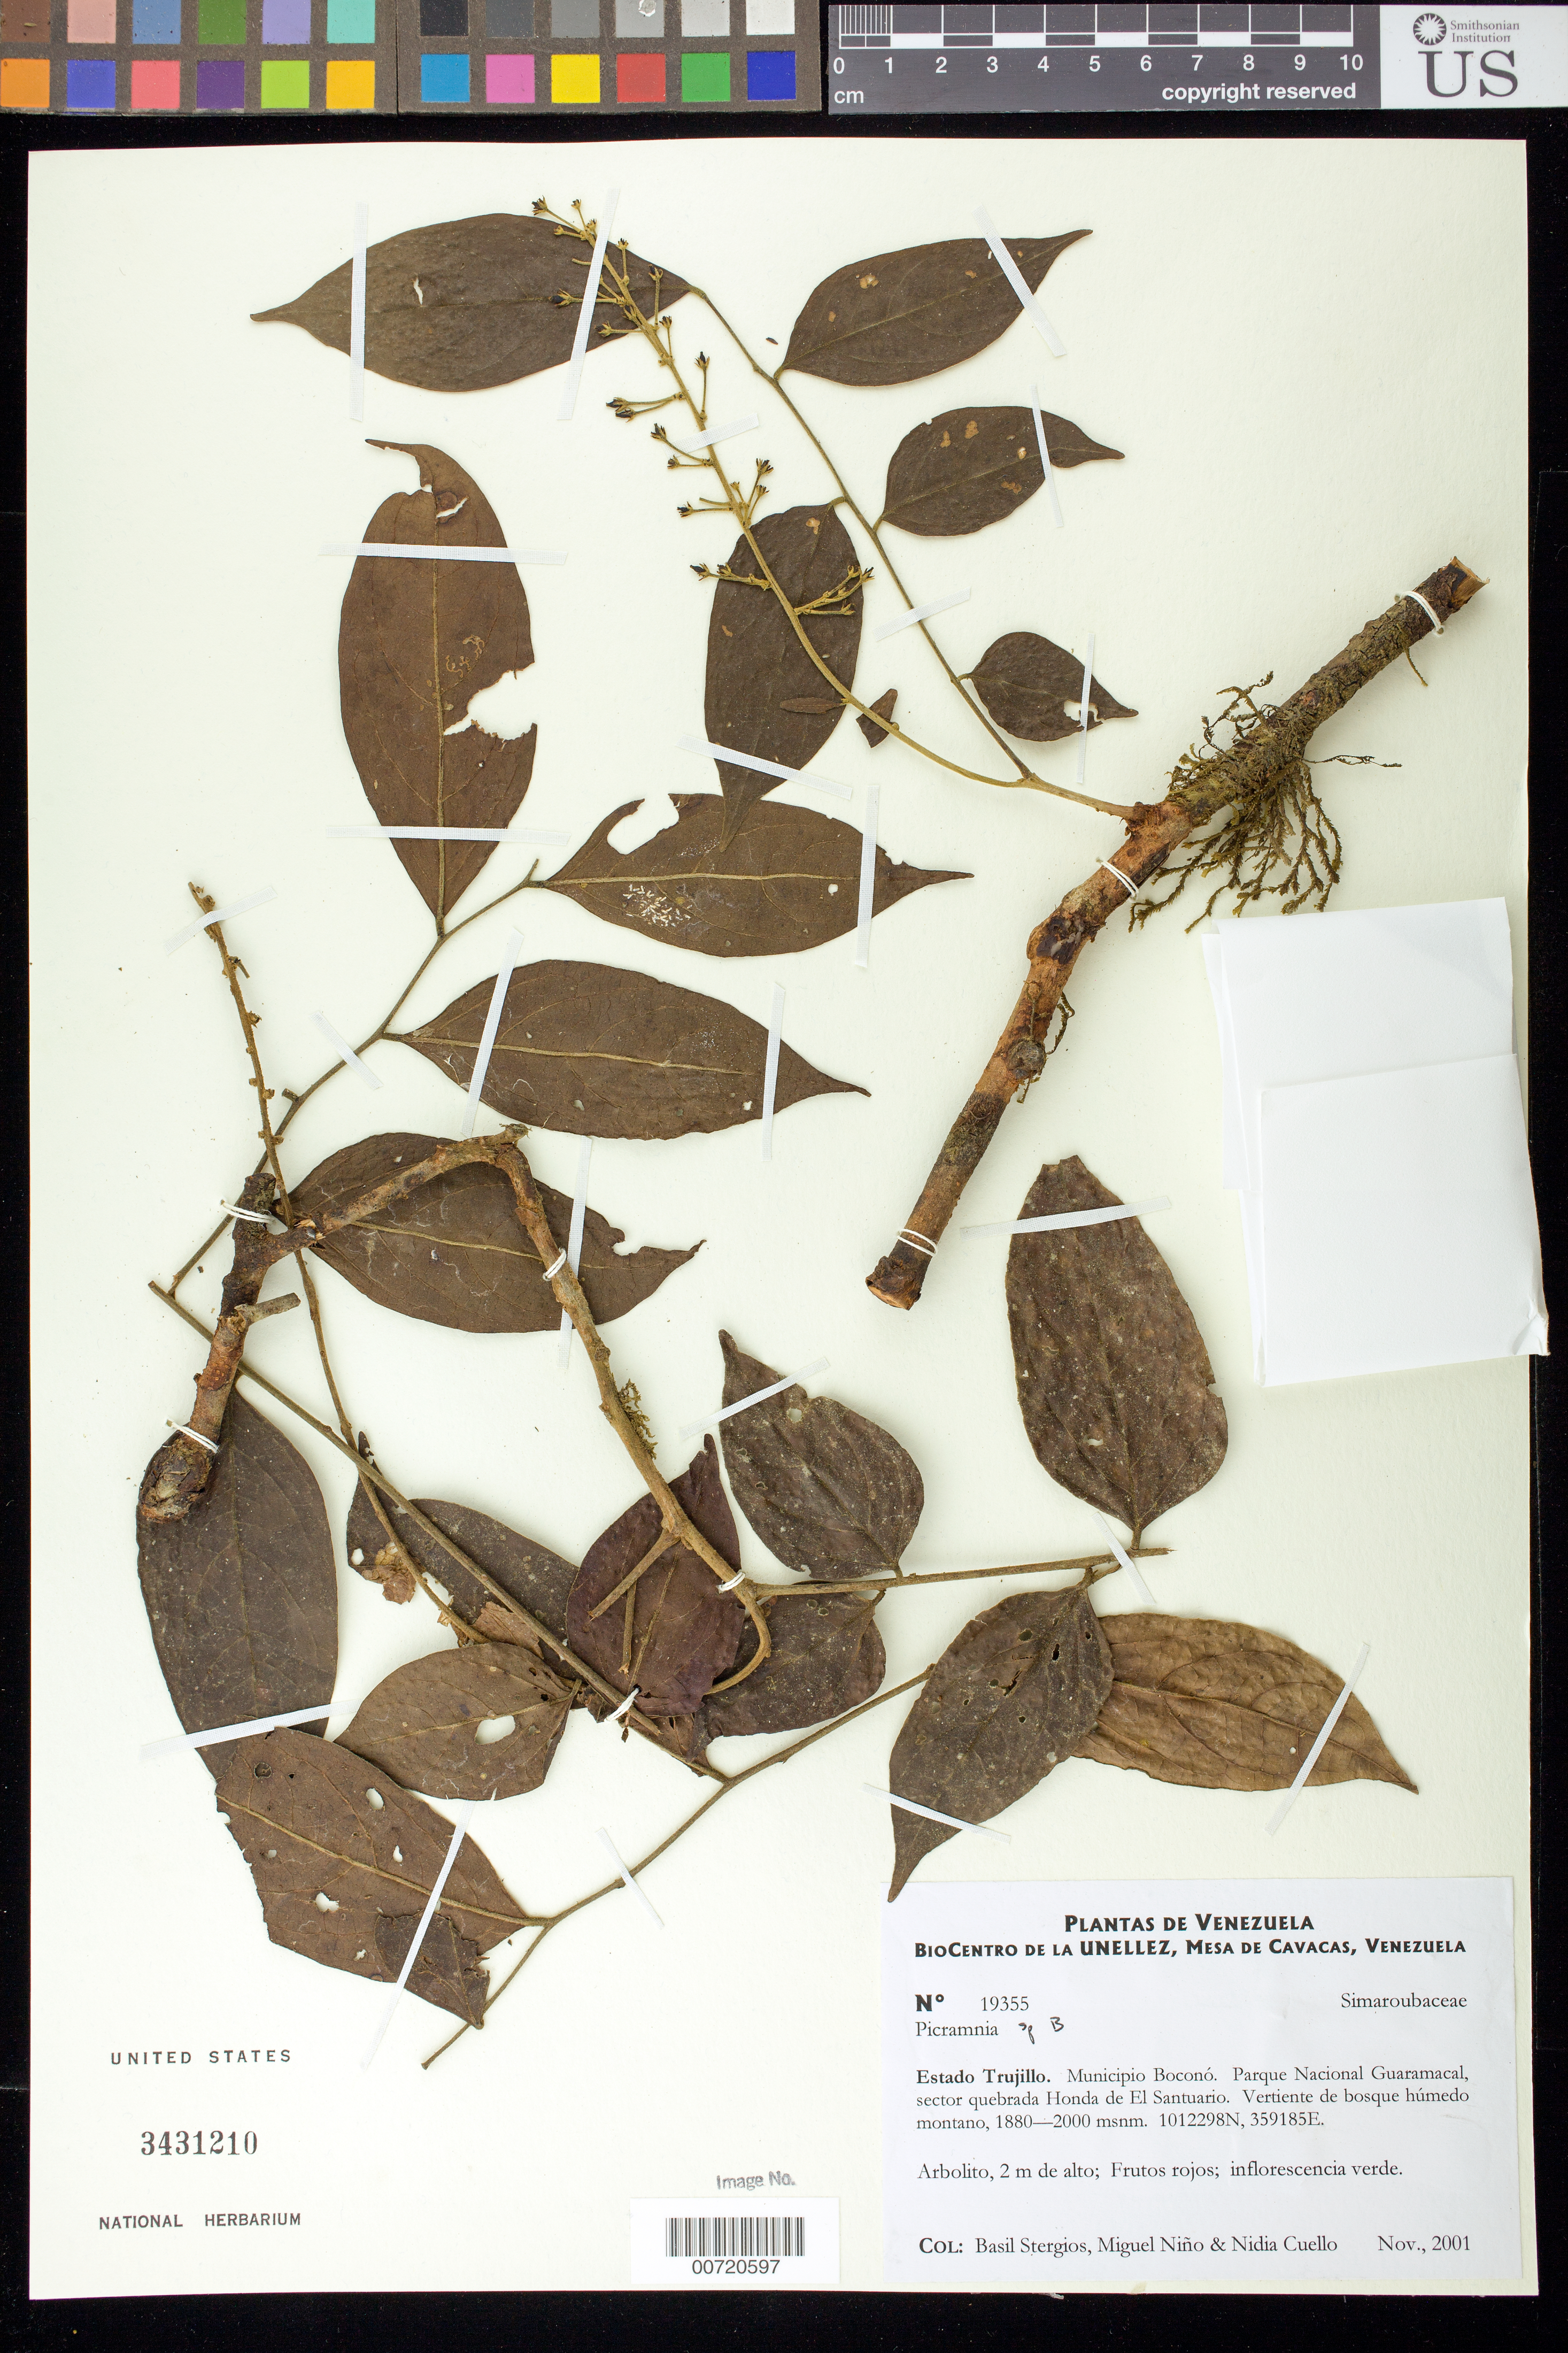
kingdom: Plantae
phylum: Tracheophyta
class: Magnoliopsida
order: Picramniales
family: Picramniaceae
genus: Picramnia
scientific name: Picramnia sp. b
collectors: B. G. Stergios, S. M. Niño & N. L. Cuello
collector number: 19355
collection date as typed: Nov 2001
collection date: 2001-11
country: Venezuela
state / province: Trujillo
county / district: Boconó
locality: Parque Nacional Guaramacal. Sector quebrada Honda de El Santuario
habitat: Vertiente de bosque húmedo montano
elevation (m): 1880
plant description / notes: PORT, US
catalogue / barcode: US 3431210